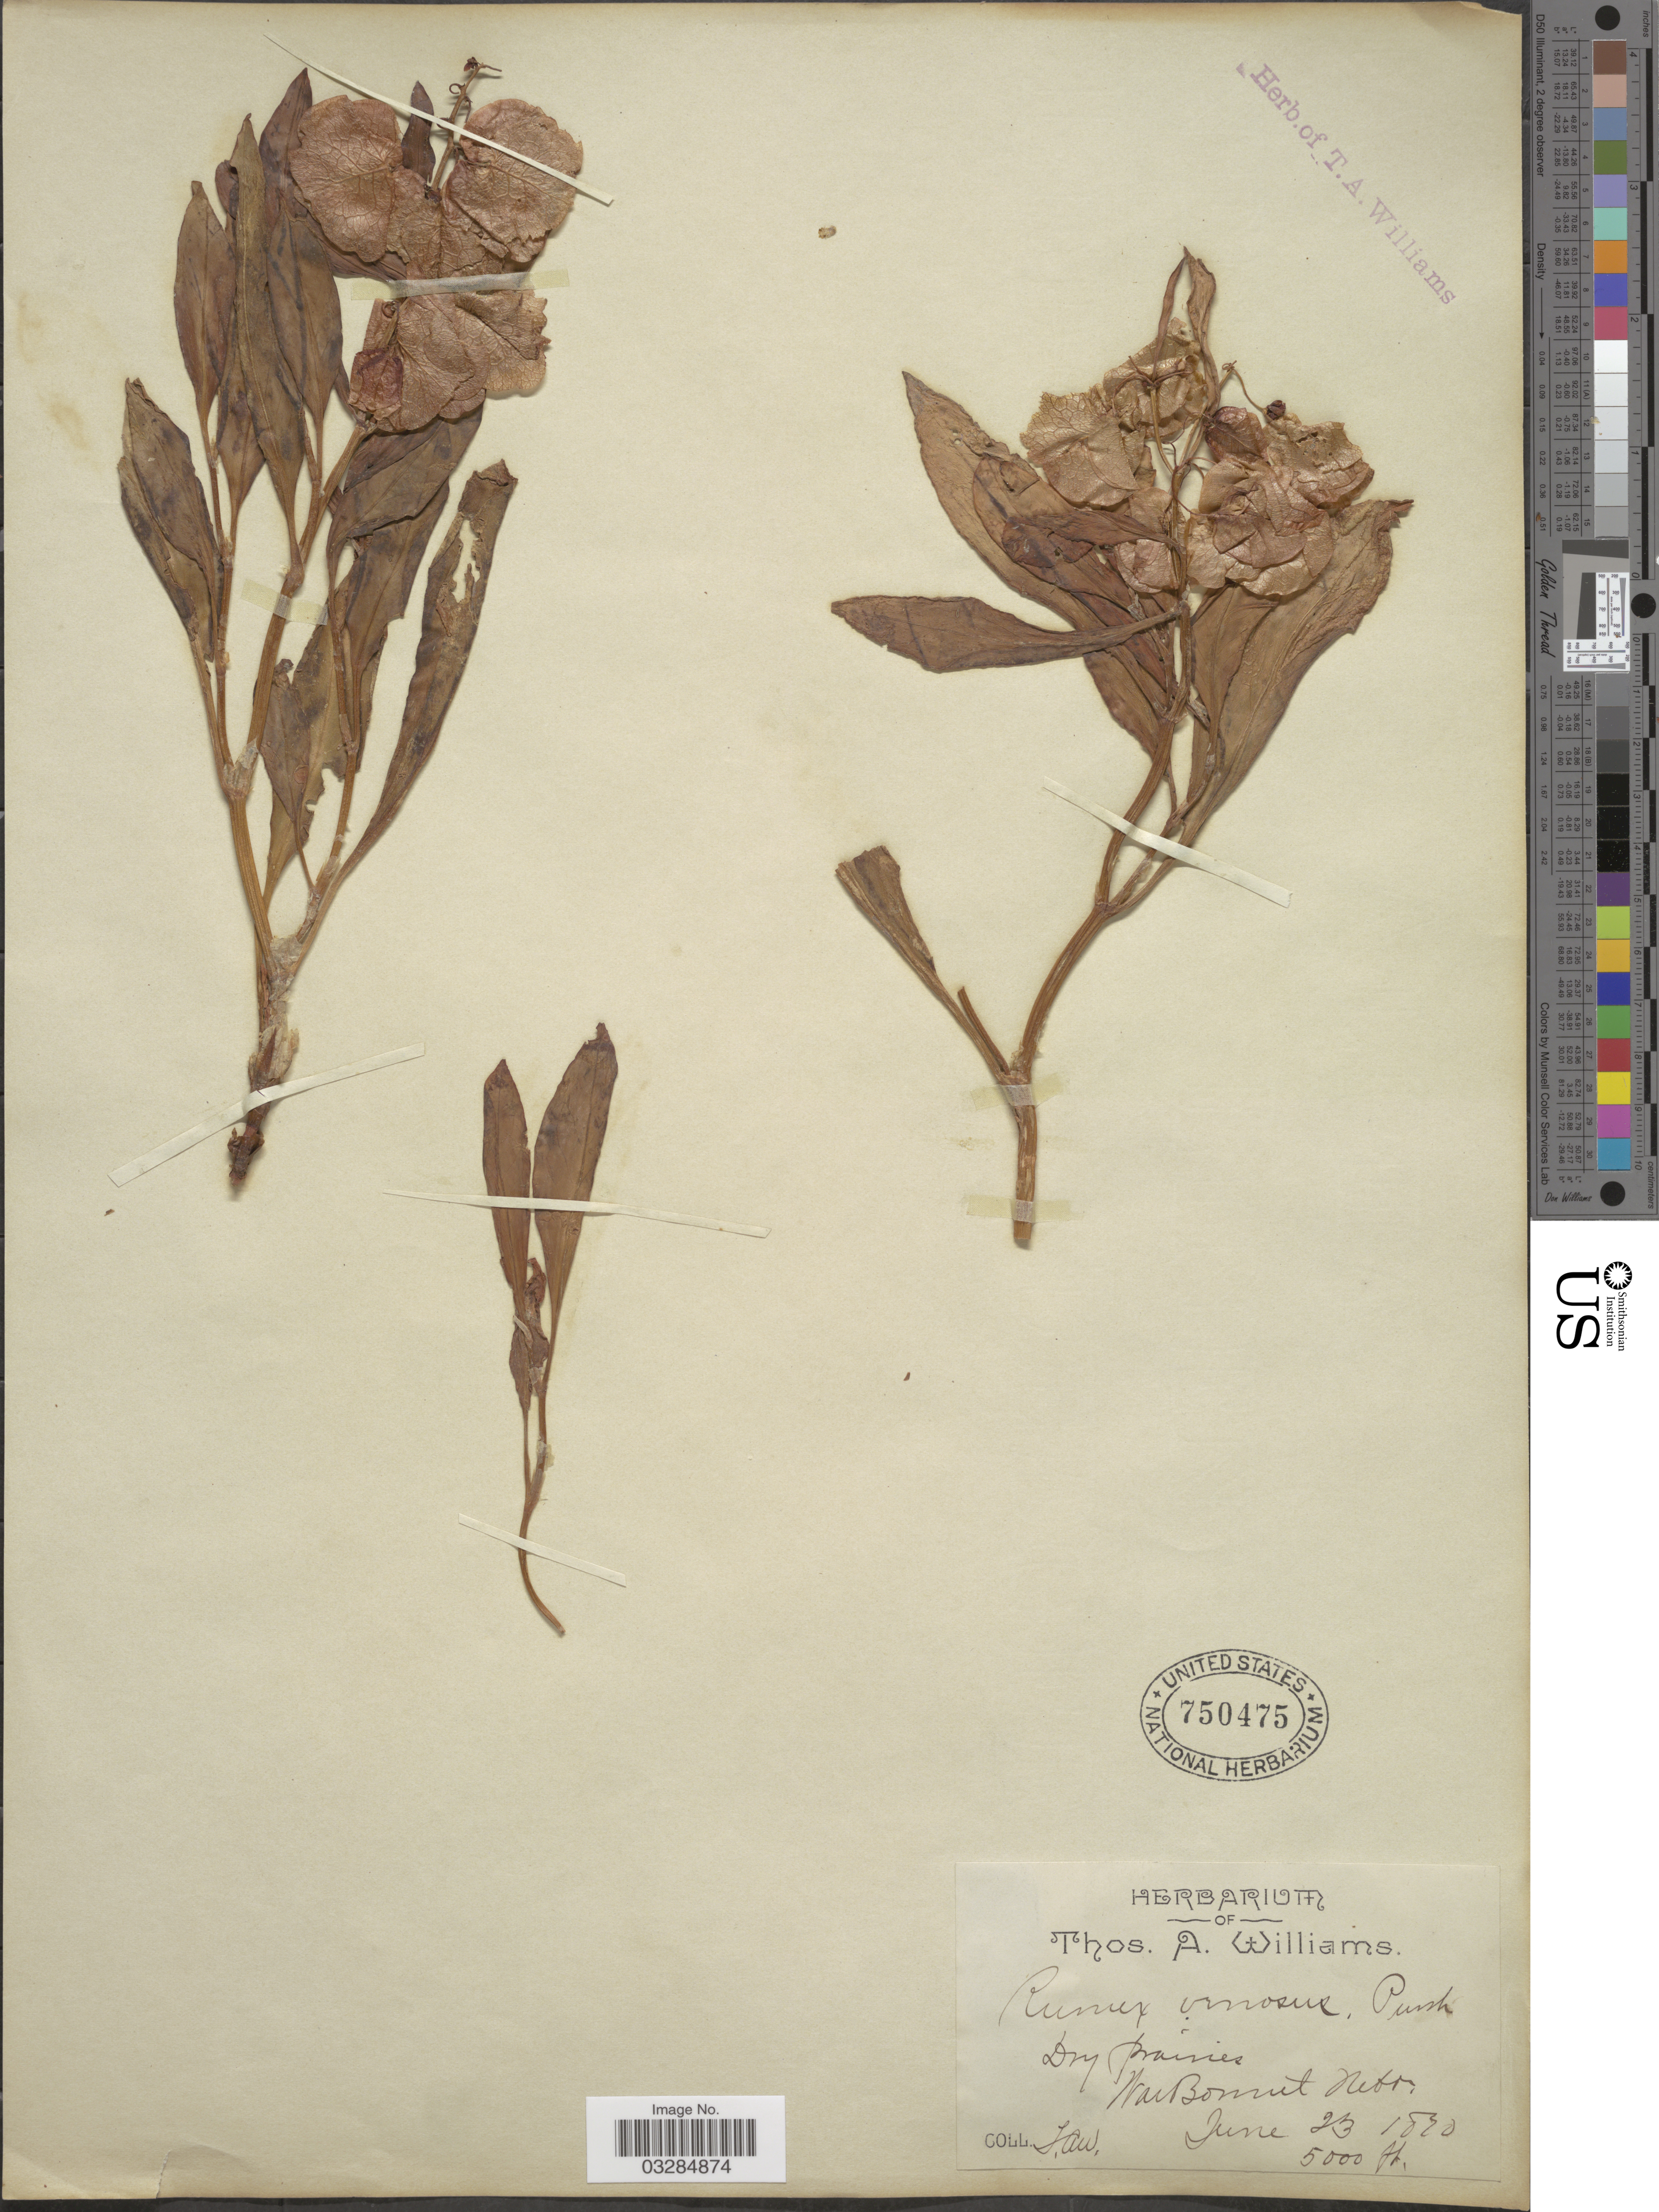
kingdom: Plantae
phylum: Tracheophyta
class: Magnoliopsida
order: Caryophyllales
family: Polygonaceae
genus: Rumex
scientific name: Rumex venosus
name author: Pursh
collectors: T. A. Williams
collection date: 1890-06-23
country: United States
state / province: Nebraska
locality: War Bonnet.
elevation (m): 1524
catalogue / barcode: US 750475